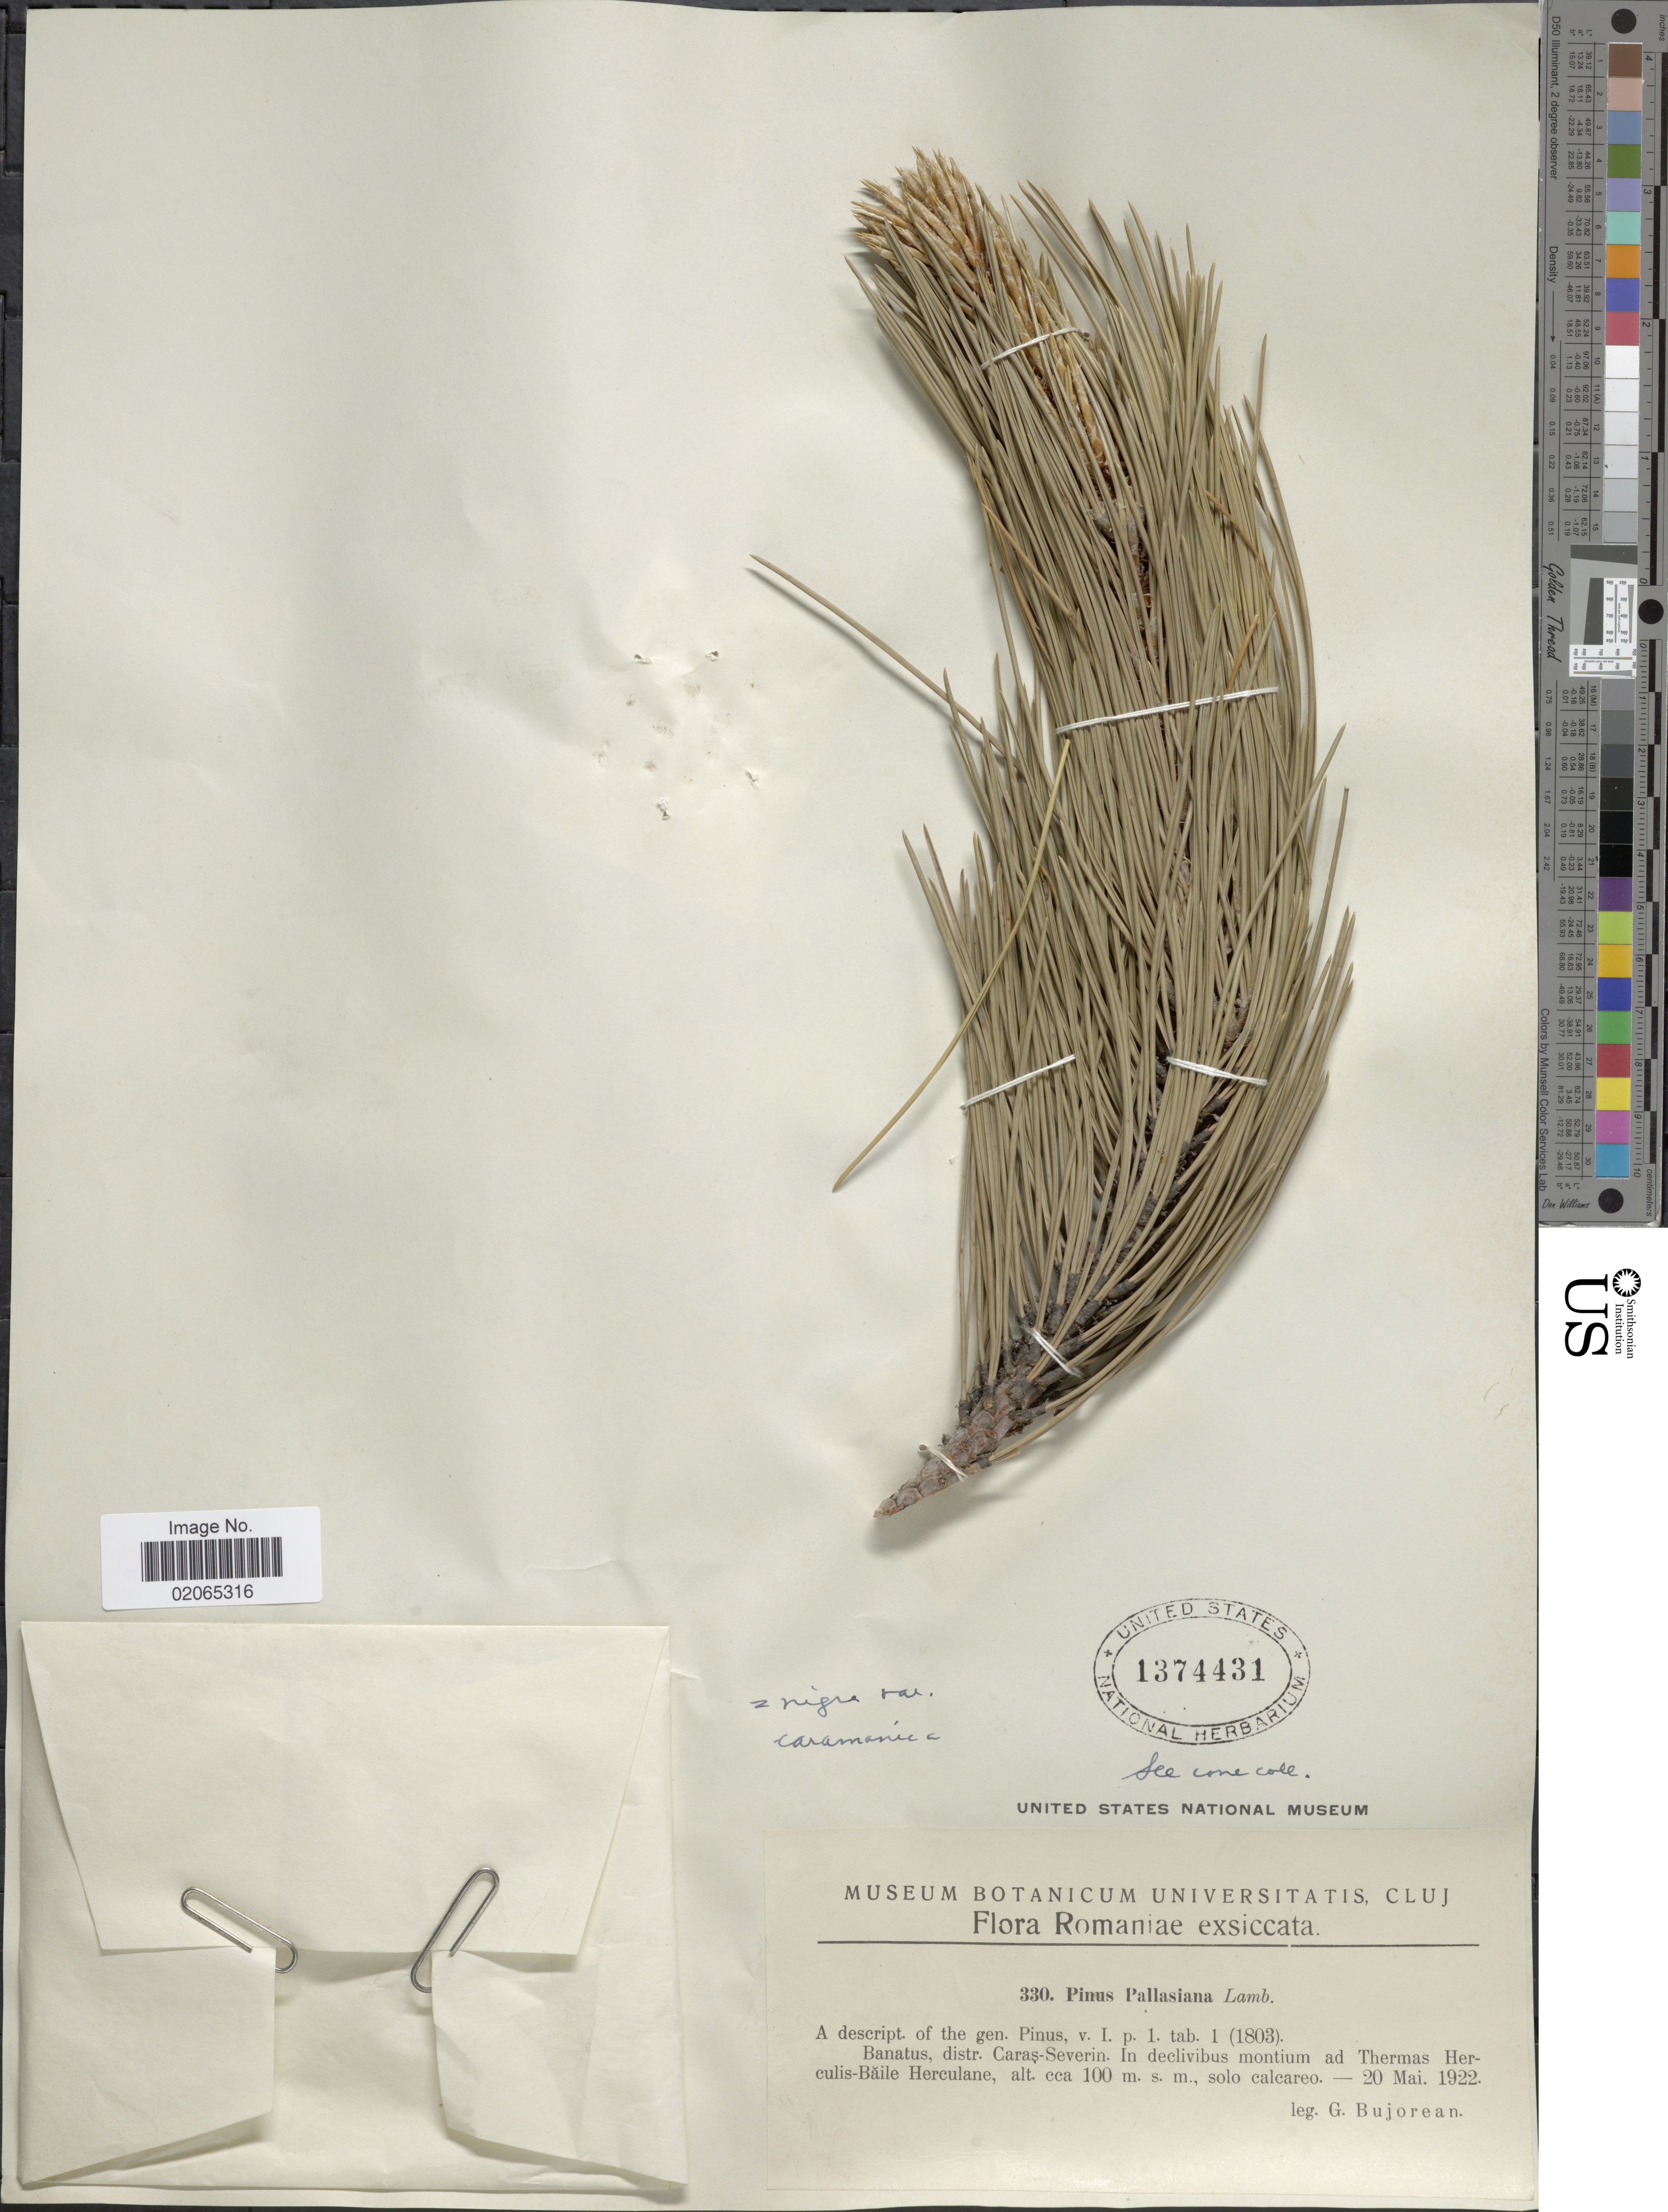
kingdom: Plantae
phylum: Tracheophyta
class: Pinopsida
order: Pinales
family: Pinaceae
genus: Pinus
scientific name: Pinus nigra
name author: Arnold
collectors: G. Bujorean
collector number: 330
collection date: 1922-05-20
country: Romania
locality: Banatus, distr. Caras-Sevein. In declivibus montium ad Thermas Herculis-Baile Herculane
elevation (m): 100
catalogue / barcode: US 1374431